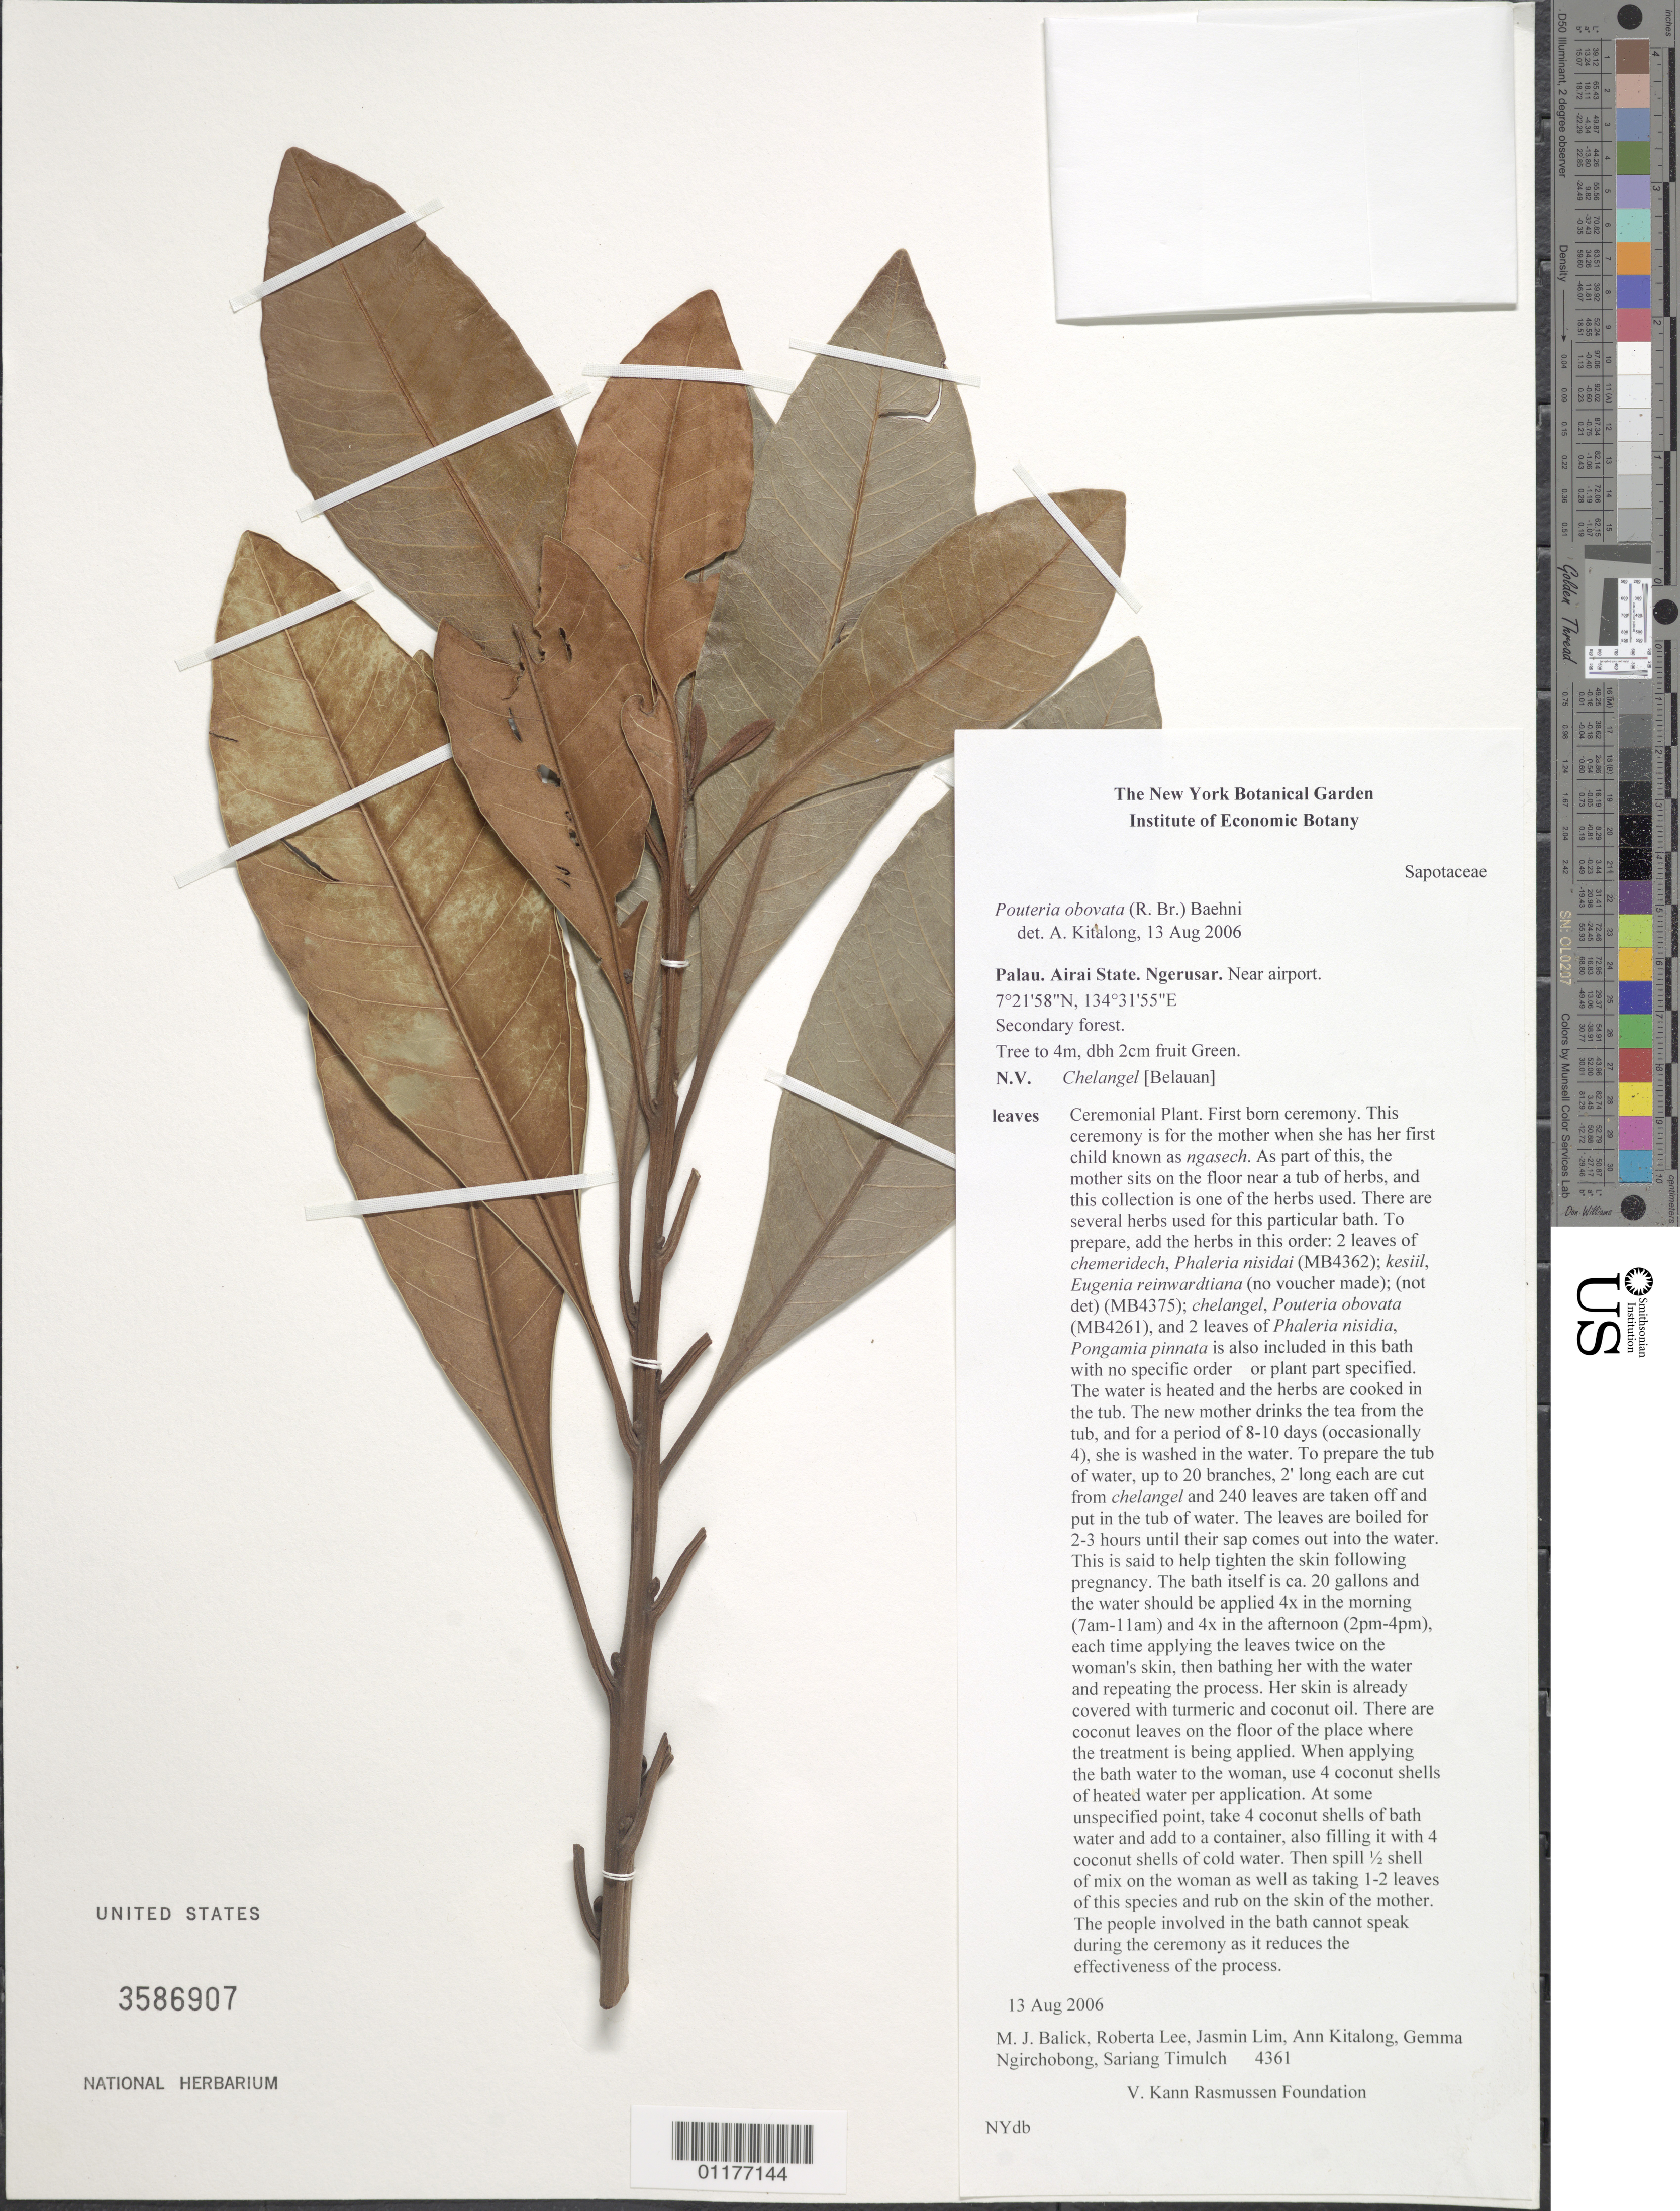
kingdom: Plantae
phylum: Tracheophyta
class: Magnoliopsida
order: Ericales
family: Sapotaceae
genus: Pouteria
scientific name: Pouteria obovata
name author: (R. Br.) Baehni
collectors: M. J. Balick, R. Lee, J. Lim, A. Kitalong, G. Ngirchobong & S. Timulch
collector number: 4361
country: Palau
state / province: Airai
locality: Ngerusar, near airport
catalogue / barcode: US 3586907